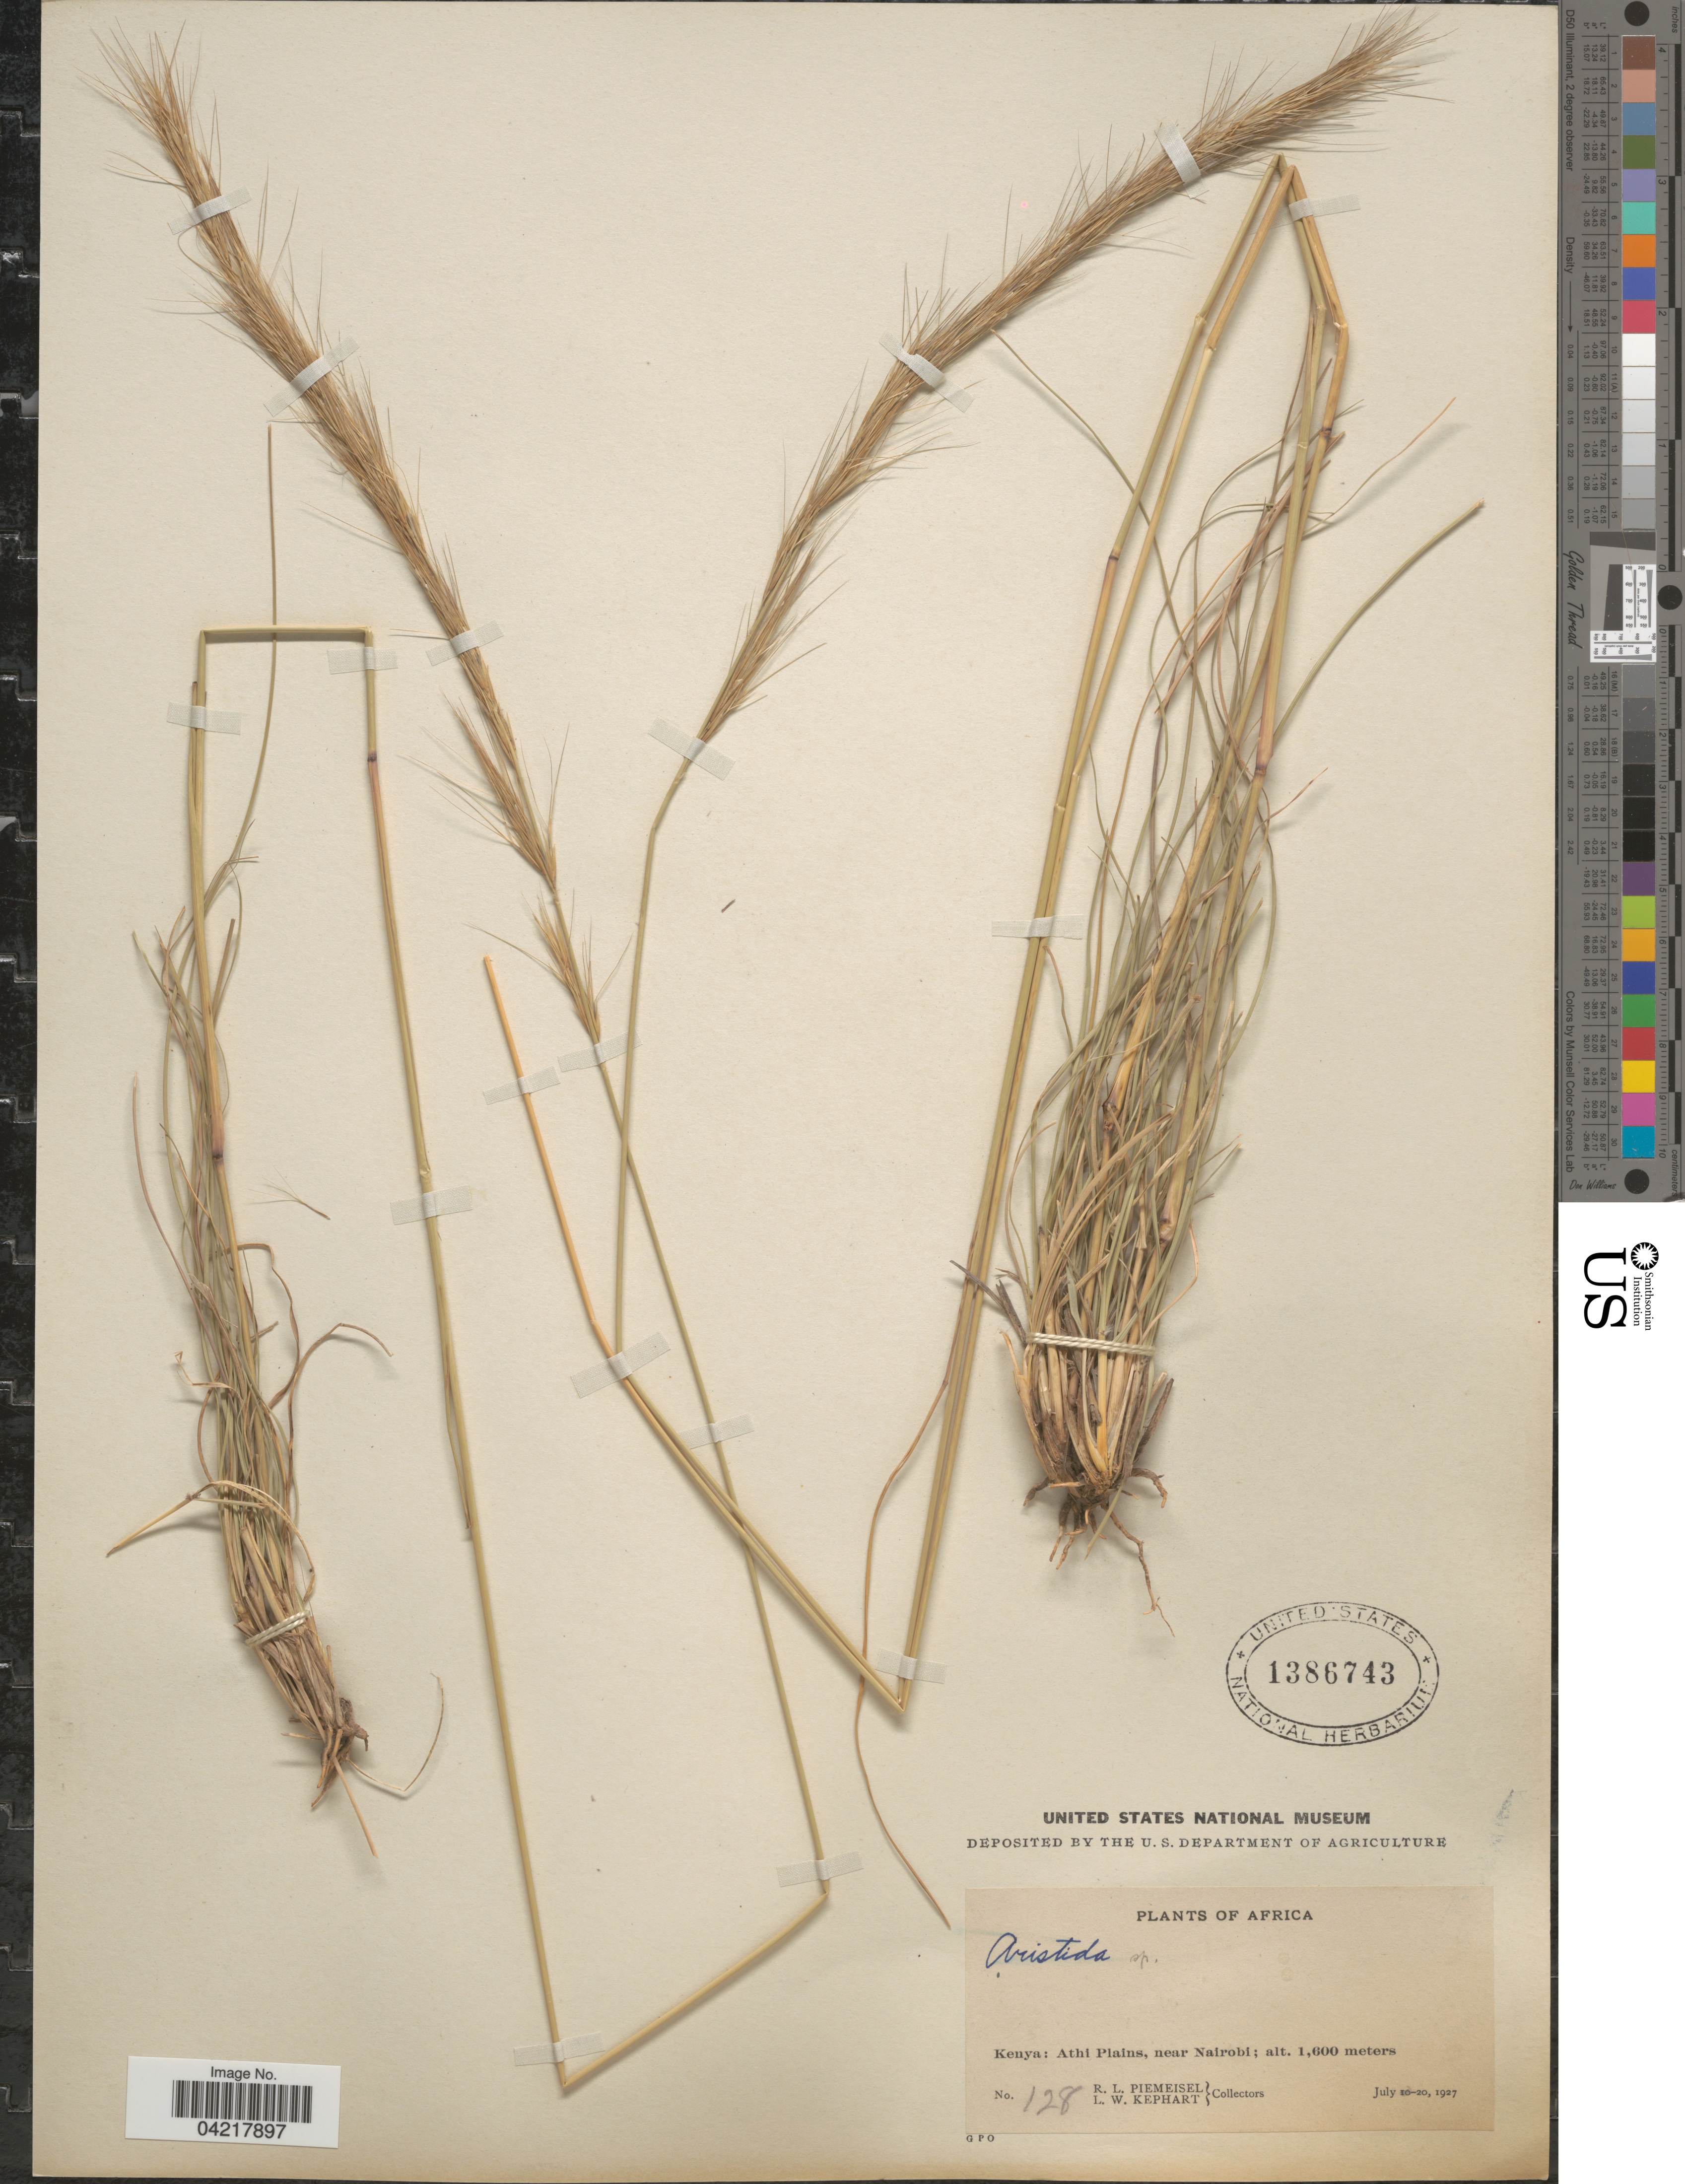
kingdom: Plantae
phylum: Tracheophyta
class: Liliopsida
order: Poales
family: Poaceae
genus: Aristida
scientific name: Aristida sp.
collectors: R. L. Piemeisel & L. W. Kephart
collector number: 128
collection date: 1927-07-10/1927-07-20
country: Kenya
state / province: Nairobi Area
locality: Athi Plains, near Nairobi.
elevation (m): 1600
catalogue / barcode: US 1386743